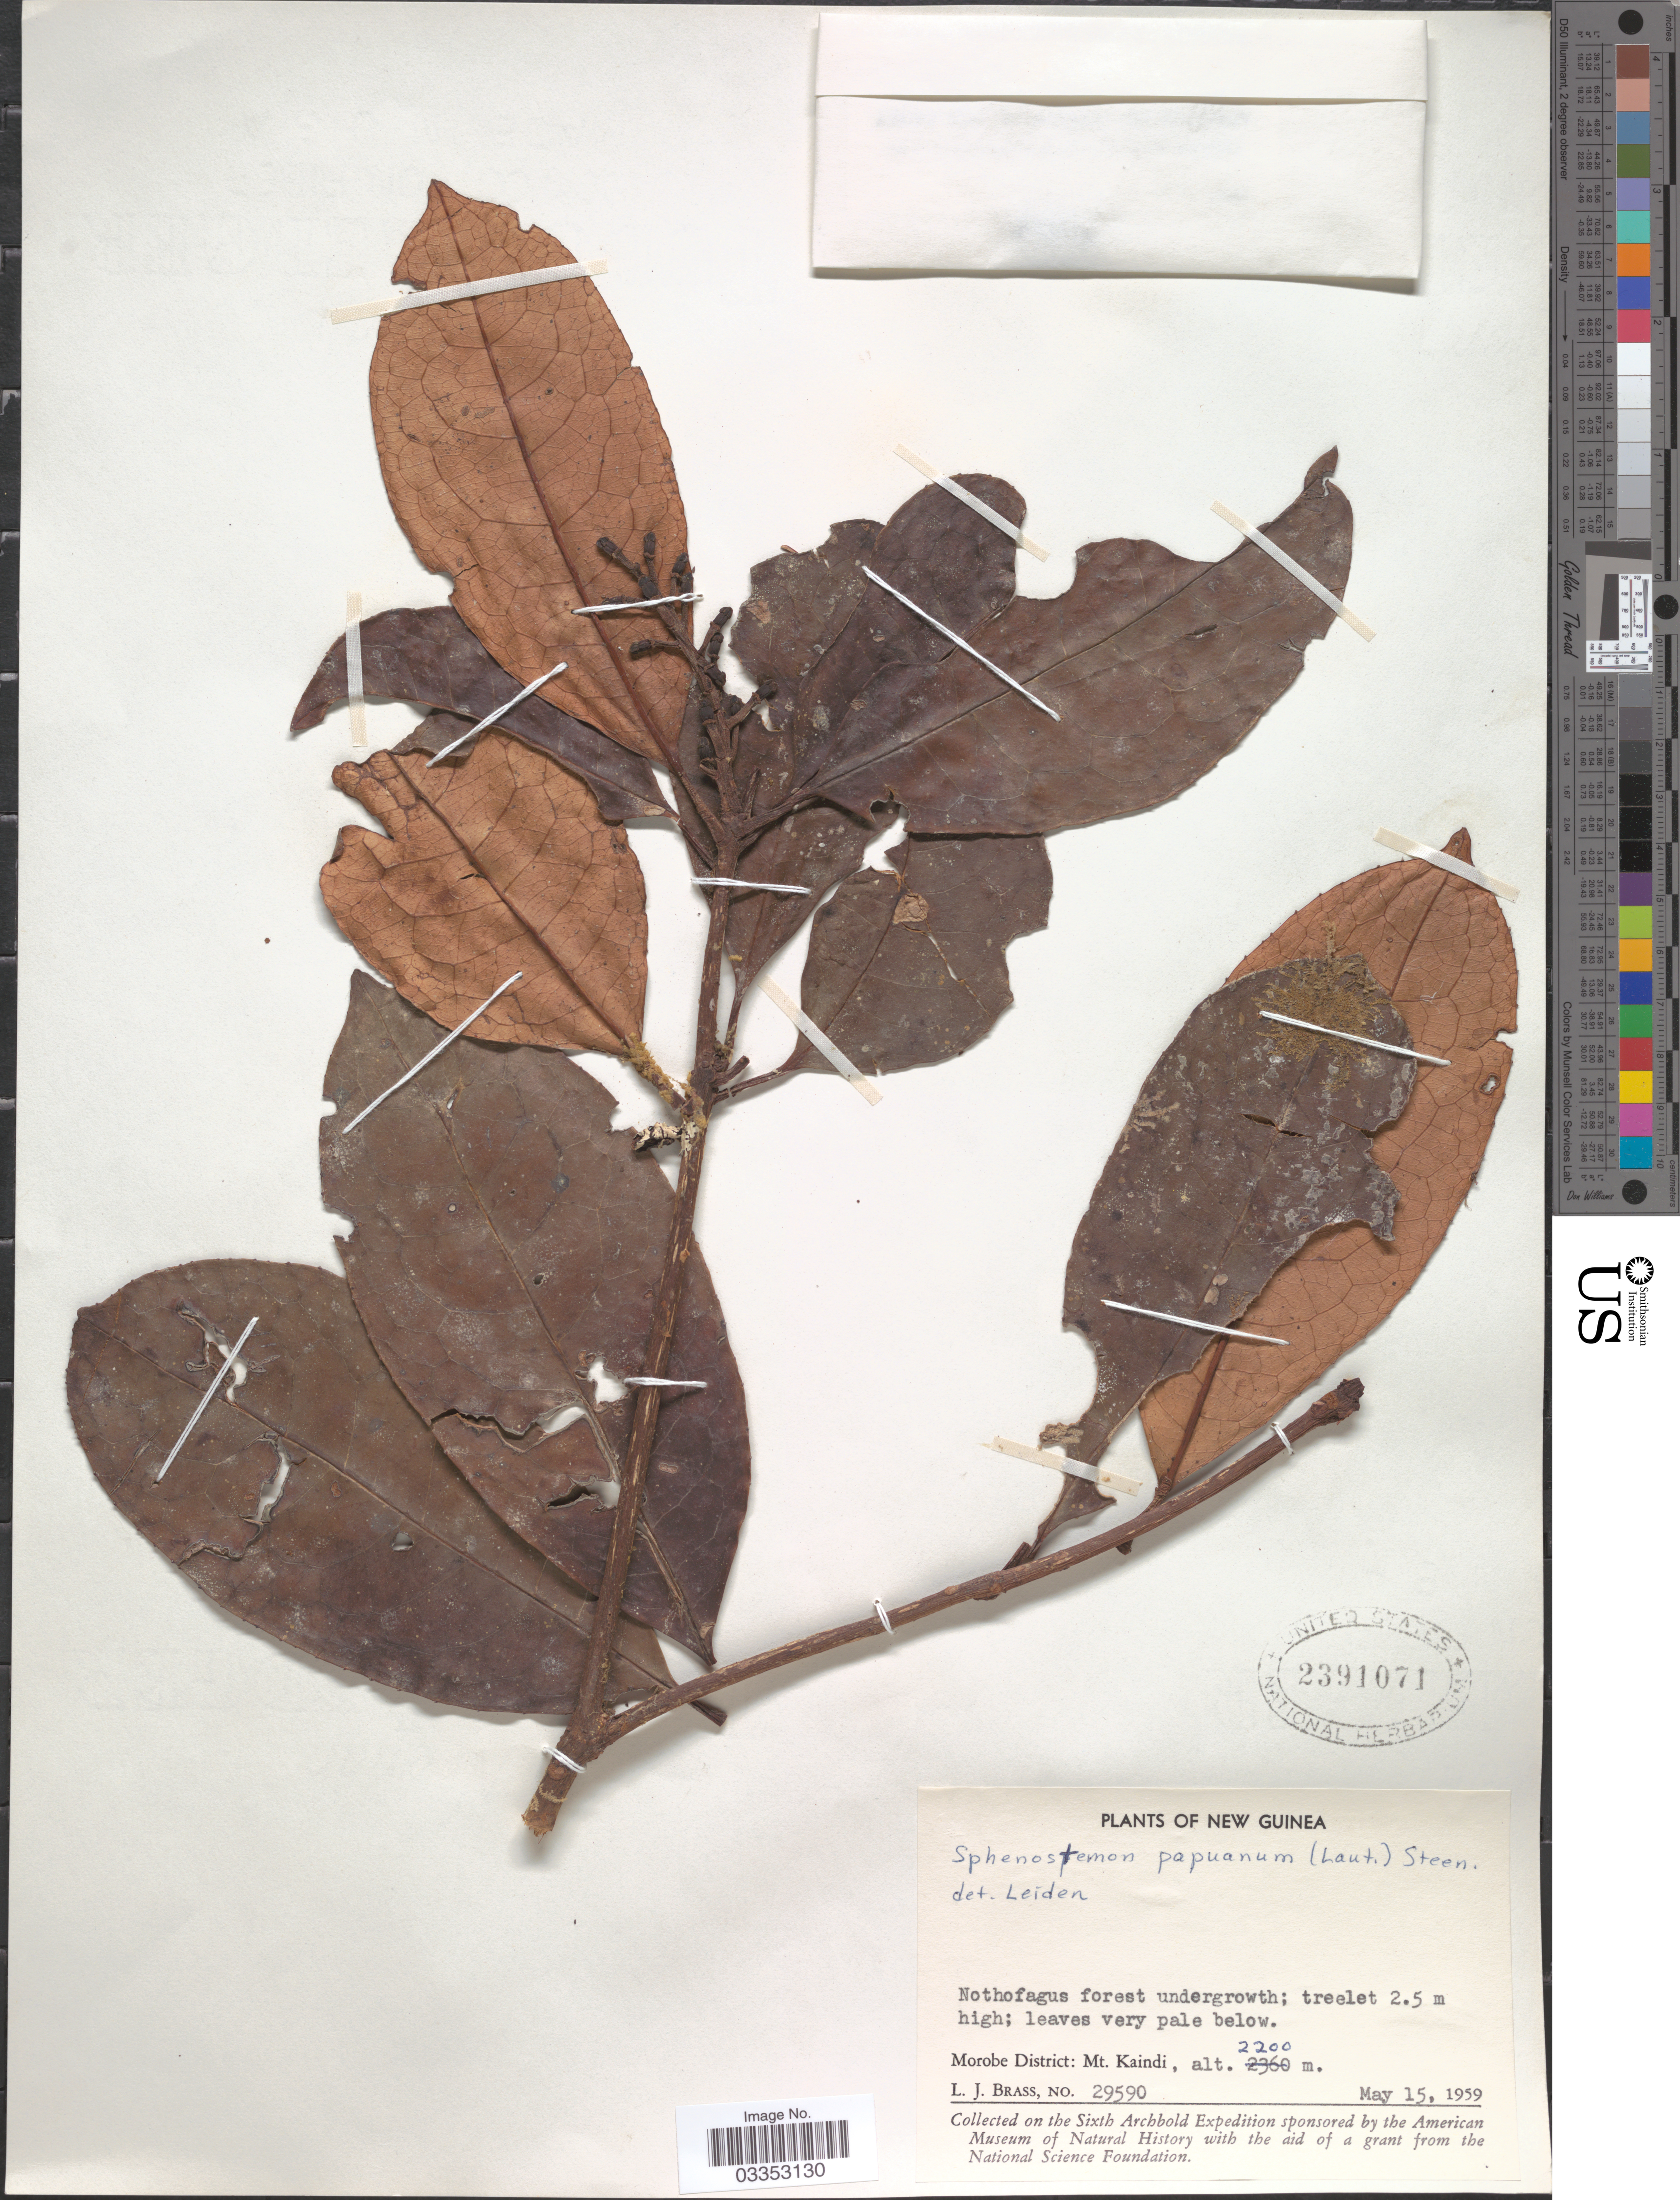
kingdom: Plantae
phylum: Tracheophyta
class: Magnoliopsida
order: Paracryphiales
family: Paracryphiaceae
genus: Sphenostemon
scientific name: Sphenostemon papuanus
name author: (Lauterb.) Steenis & Erdtm.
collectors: L. J. Brass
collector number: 29590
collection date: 1959-05-15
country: Papua New Guinea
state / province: Morobe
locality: New Guinea. Morobe District: Mt. Kaindi.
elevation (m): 2200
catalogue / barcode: US 2391071